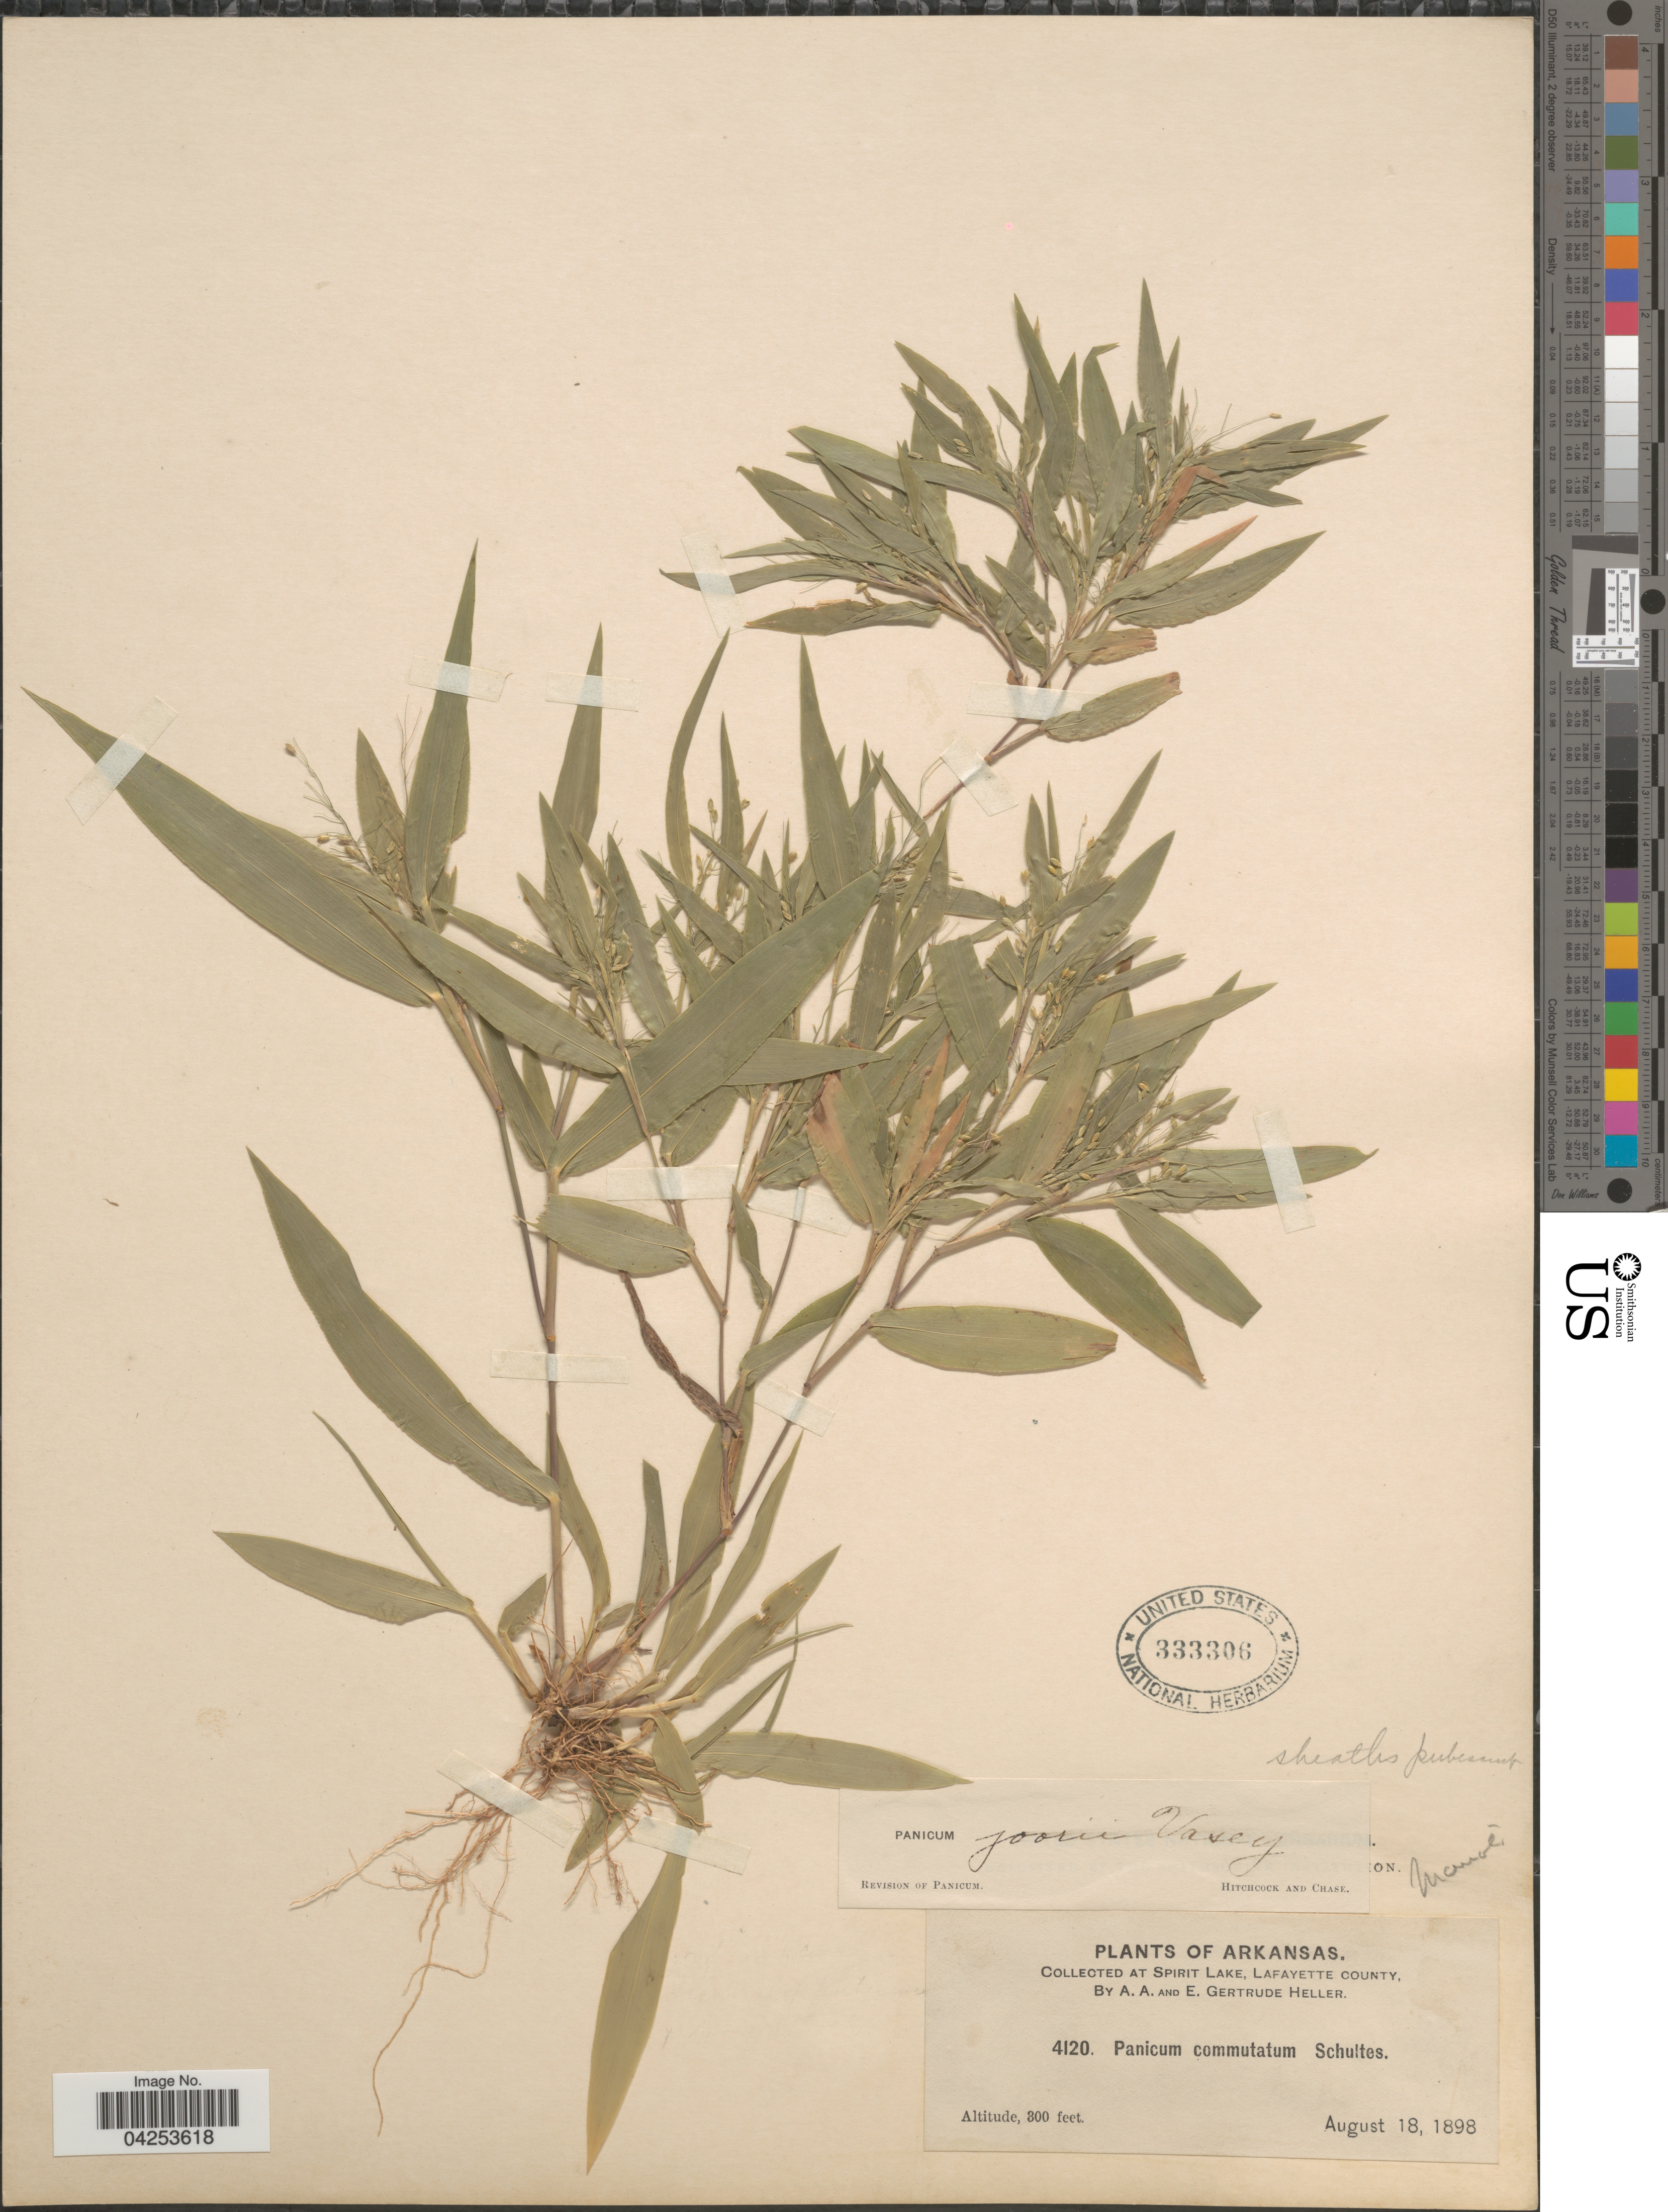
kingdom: Plantae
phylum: Tracheophyta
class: Liliopsida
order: Poales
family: Poaceae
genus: Dichanthelium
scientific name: Dichanthelium commutatum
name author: (Schult.) Gould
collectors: A. A. Heller & E. G. Heller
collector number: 4120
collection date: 1898-08-18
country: United States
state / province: Arkansas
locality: At Spirit Lake, Lafayette County.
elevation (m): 91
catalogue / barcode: US 333306